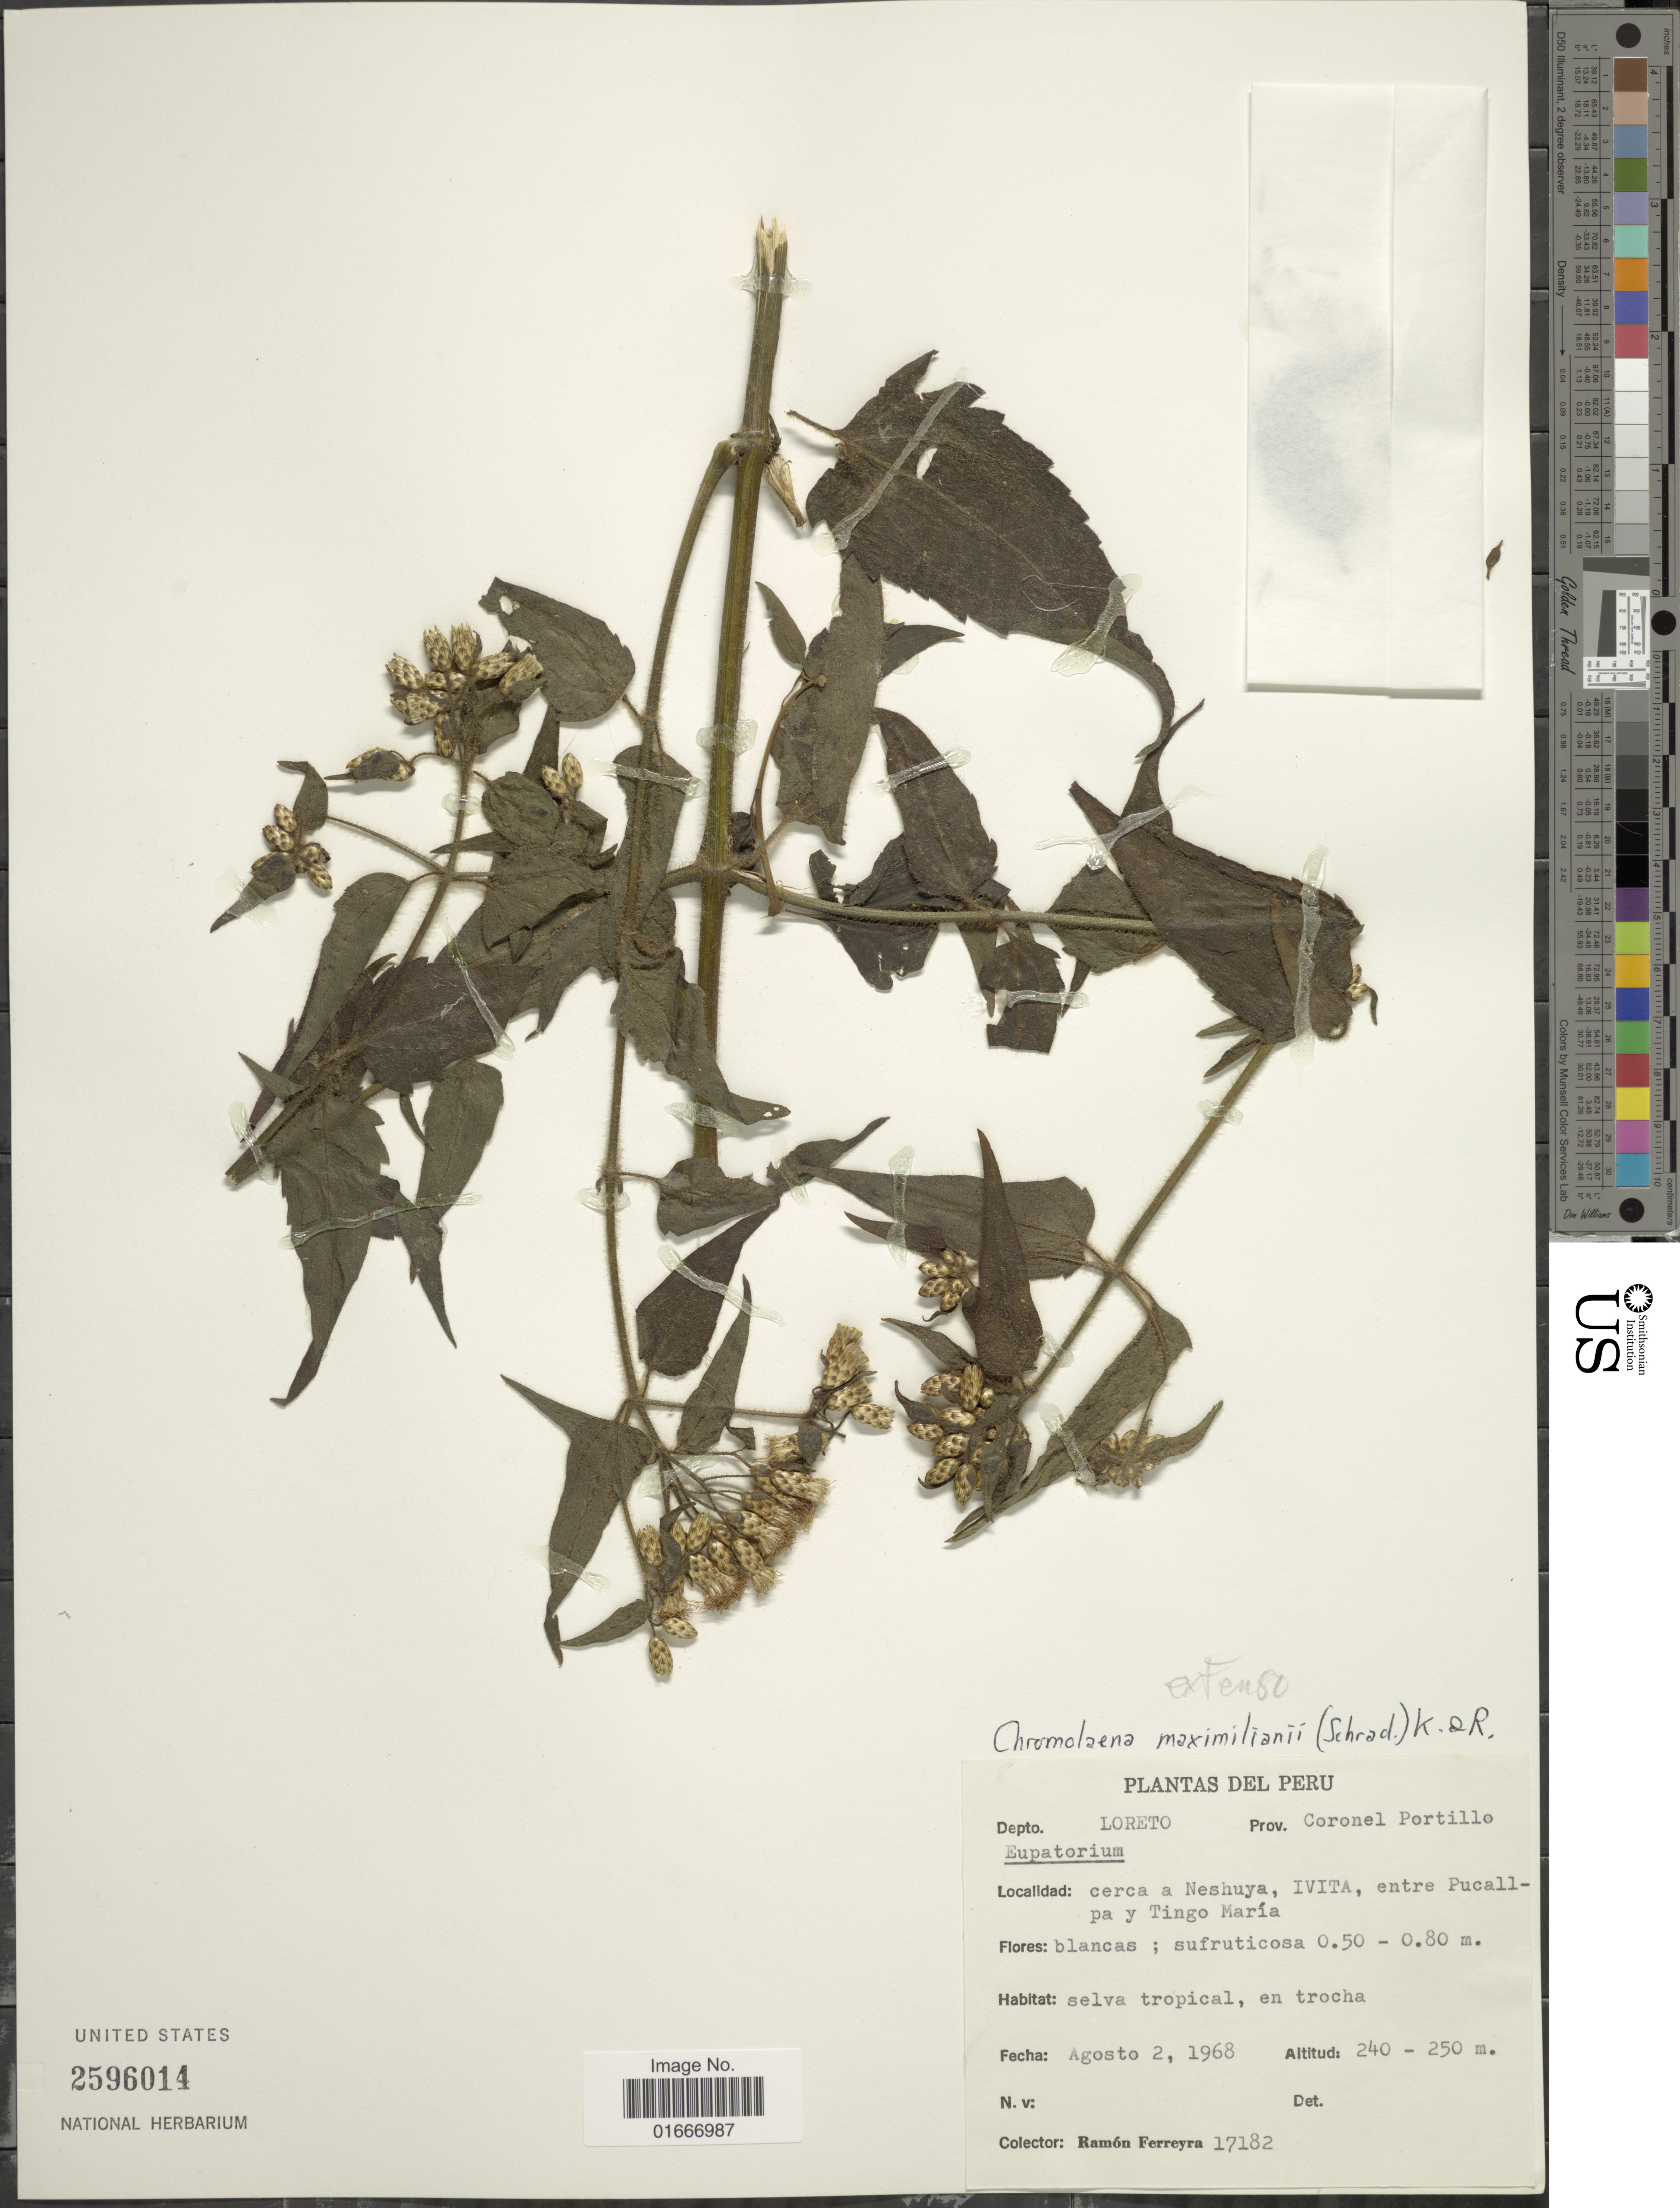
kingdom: Plantae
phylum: Tracheophyta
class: Magnoliopsida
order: Asterales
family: Asteraceae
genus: Chromolaena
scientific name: Chromolaena extensa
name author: (Gardner) R.M. King & H. Rob.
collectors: R. A. Ferreyra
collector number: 17182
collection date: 1968-08-02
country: Peru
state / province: Loreto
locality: Prov. Coronel Portillo. cerca a Neshuya, IVITA, entre Pucallpa yTingo Maria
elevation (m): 240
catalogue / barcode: US 2596014